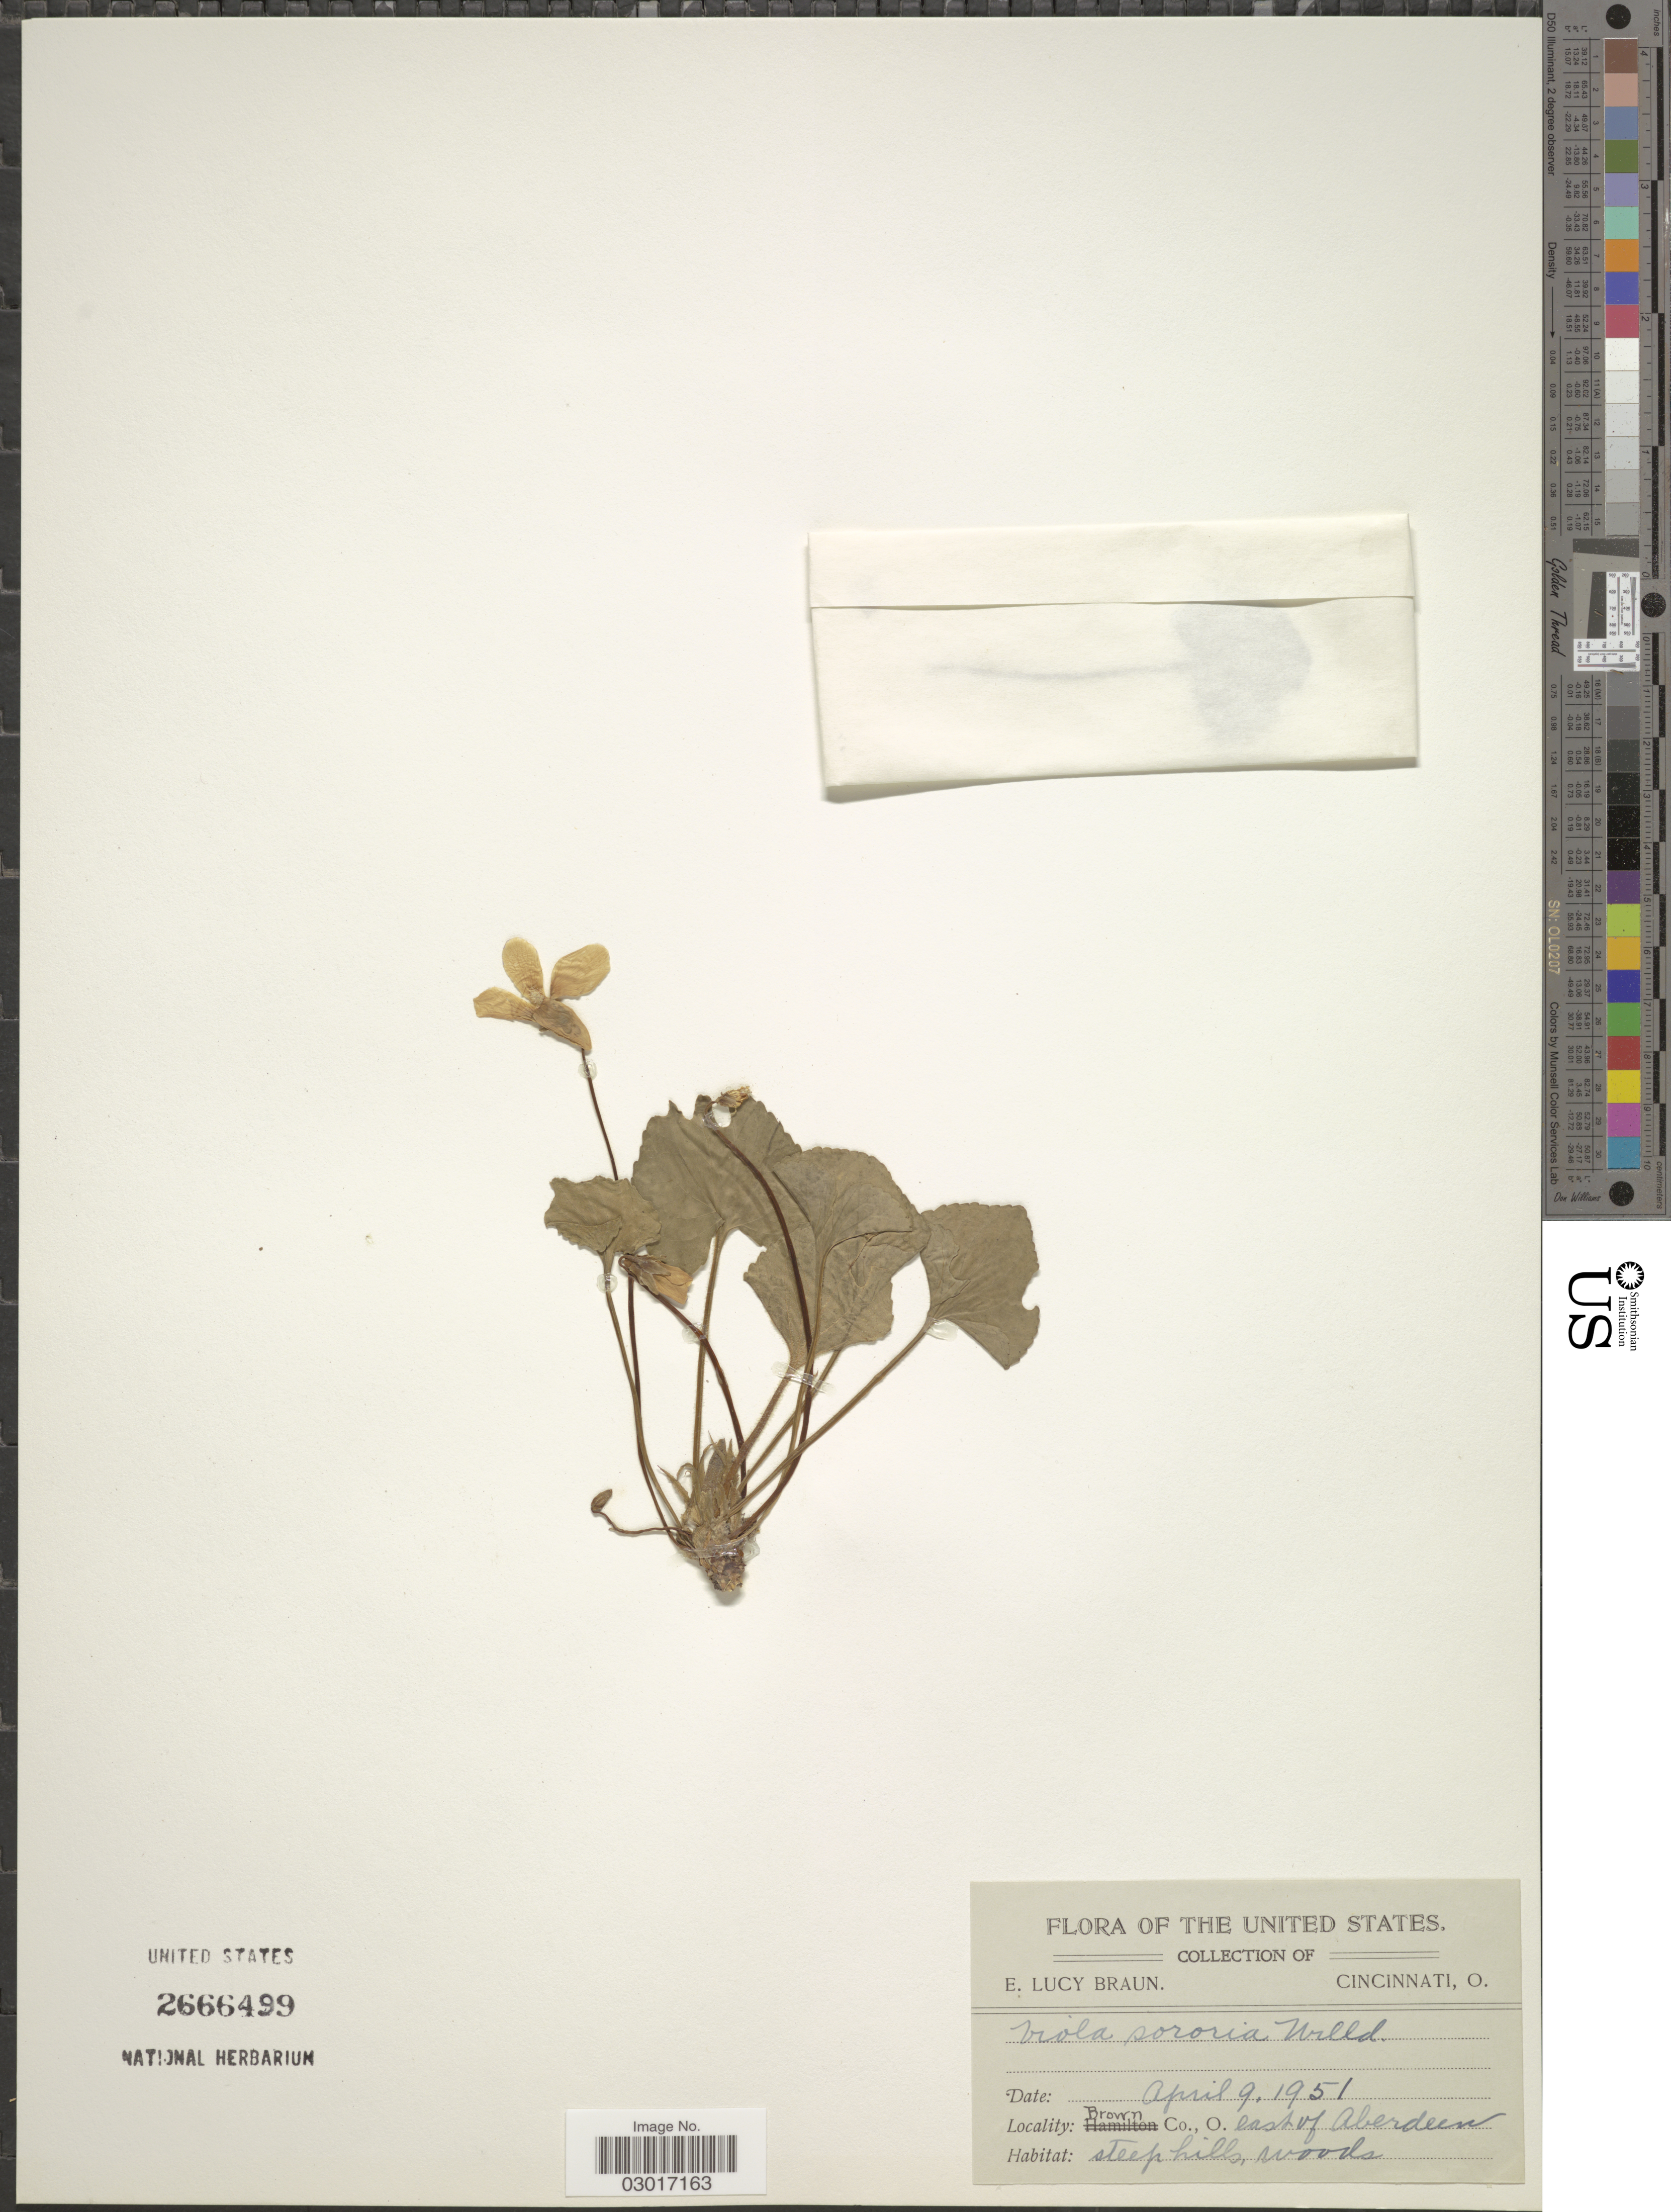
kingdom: Plantae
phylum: Tracheophyta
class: Magnoliopsida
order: Malpighiales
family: Violaceae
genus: Viola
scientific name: Viola sororia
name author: Willd.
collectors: E. L. Braun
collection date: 1951-04-09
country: United States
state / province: Ohio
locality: Brown Co., O. East of Aberdeen.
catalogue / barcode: US 2666499